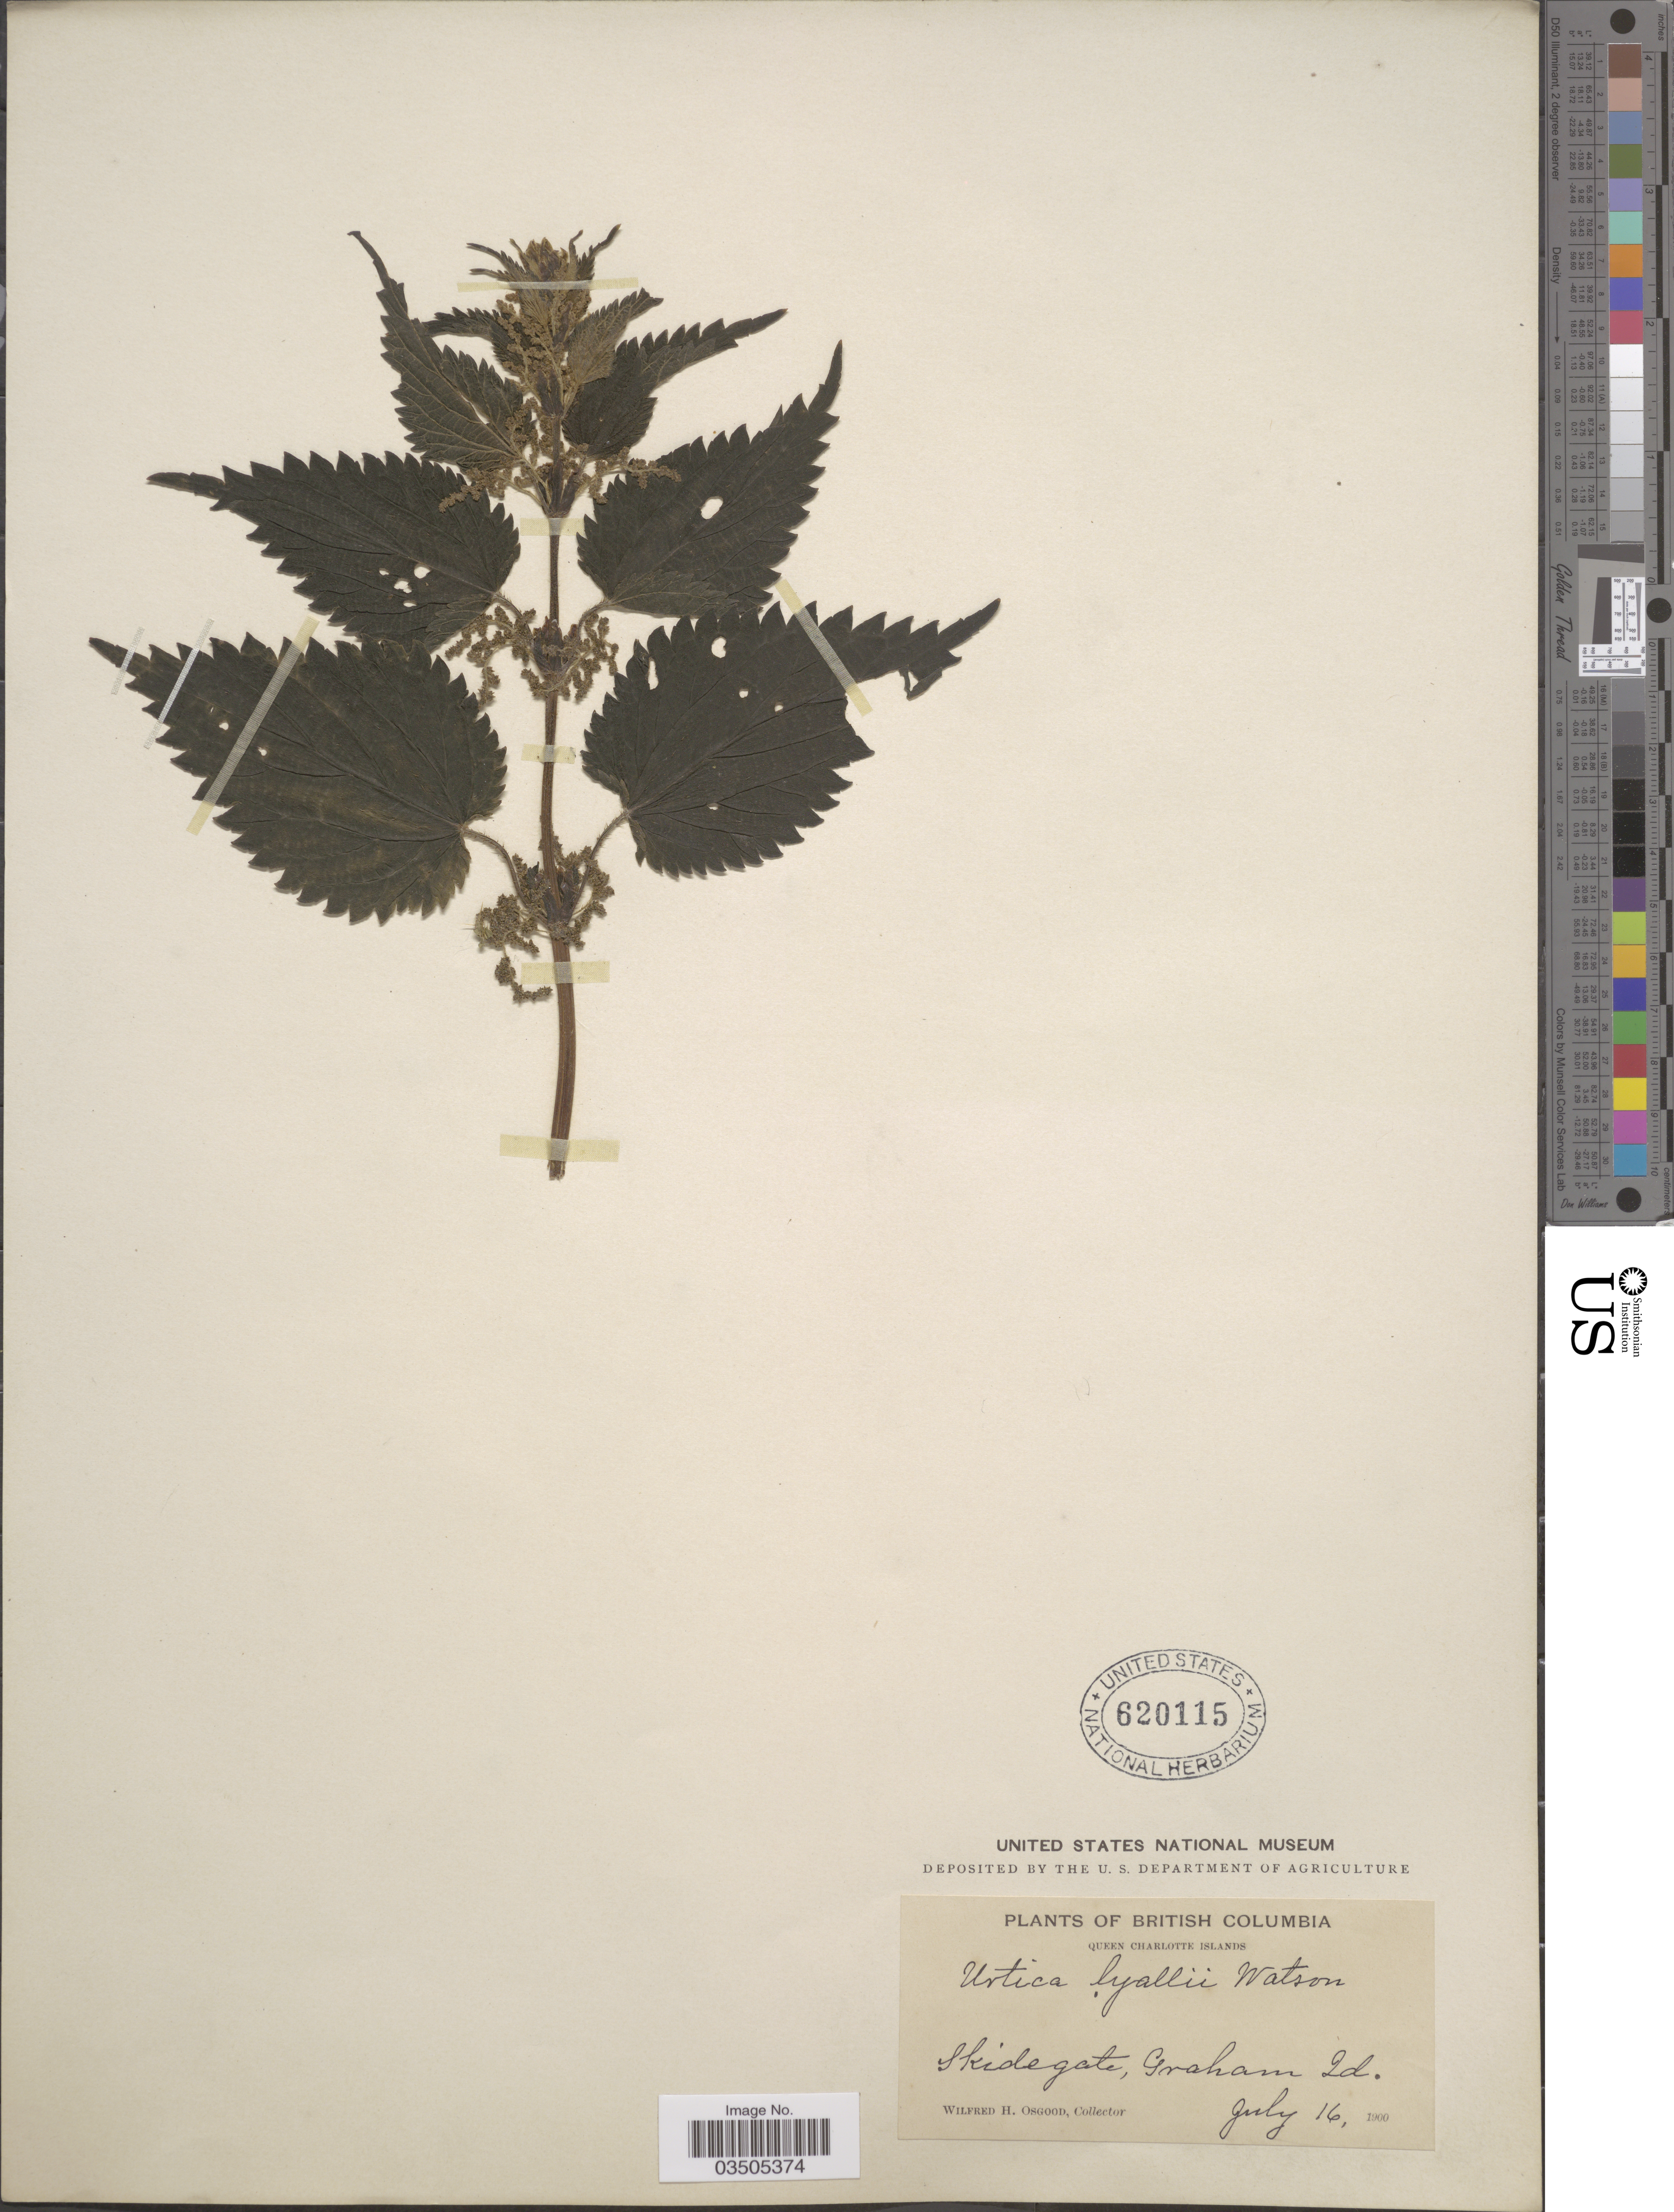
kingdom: Plantae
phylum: Tracheophyta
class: Magnoliopsida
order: Rosales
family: Urticaceae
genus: Urtica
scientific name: Urtica dioica subsp. gracilis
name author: L.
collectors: W. Osgood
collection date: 1900-07-16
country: Canada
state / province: British Columbia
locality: Queen Charlotte Islands. Skidegate, Graham Id.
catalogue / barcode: US 620115